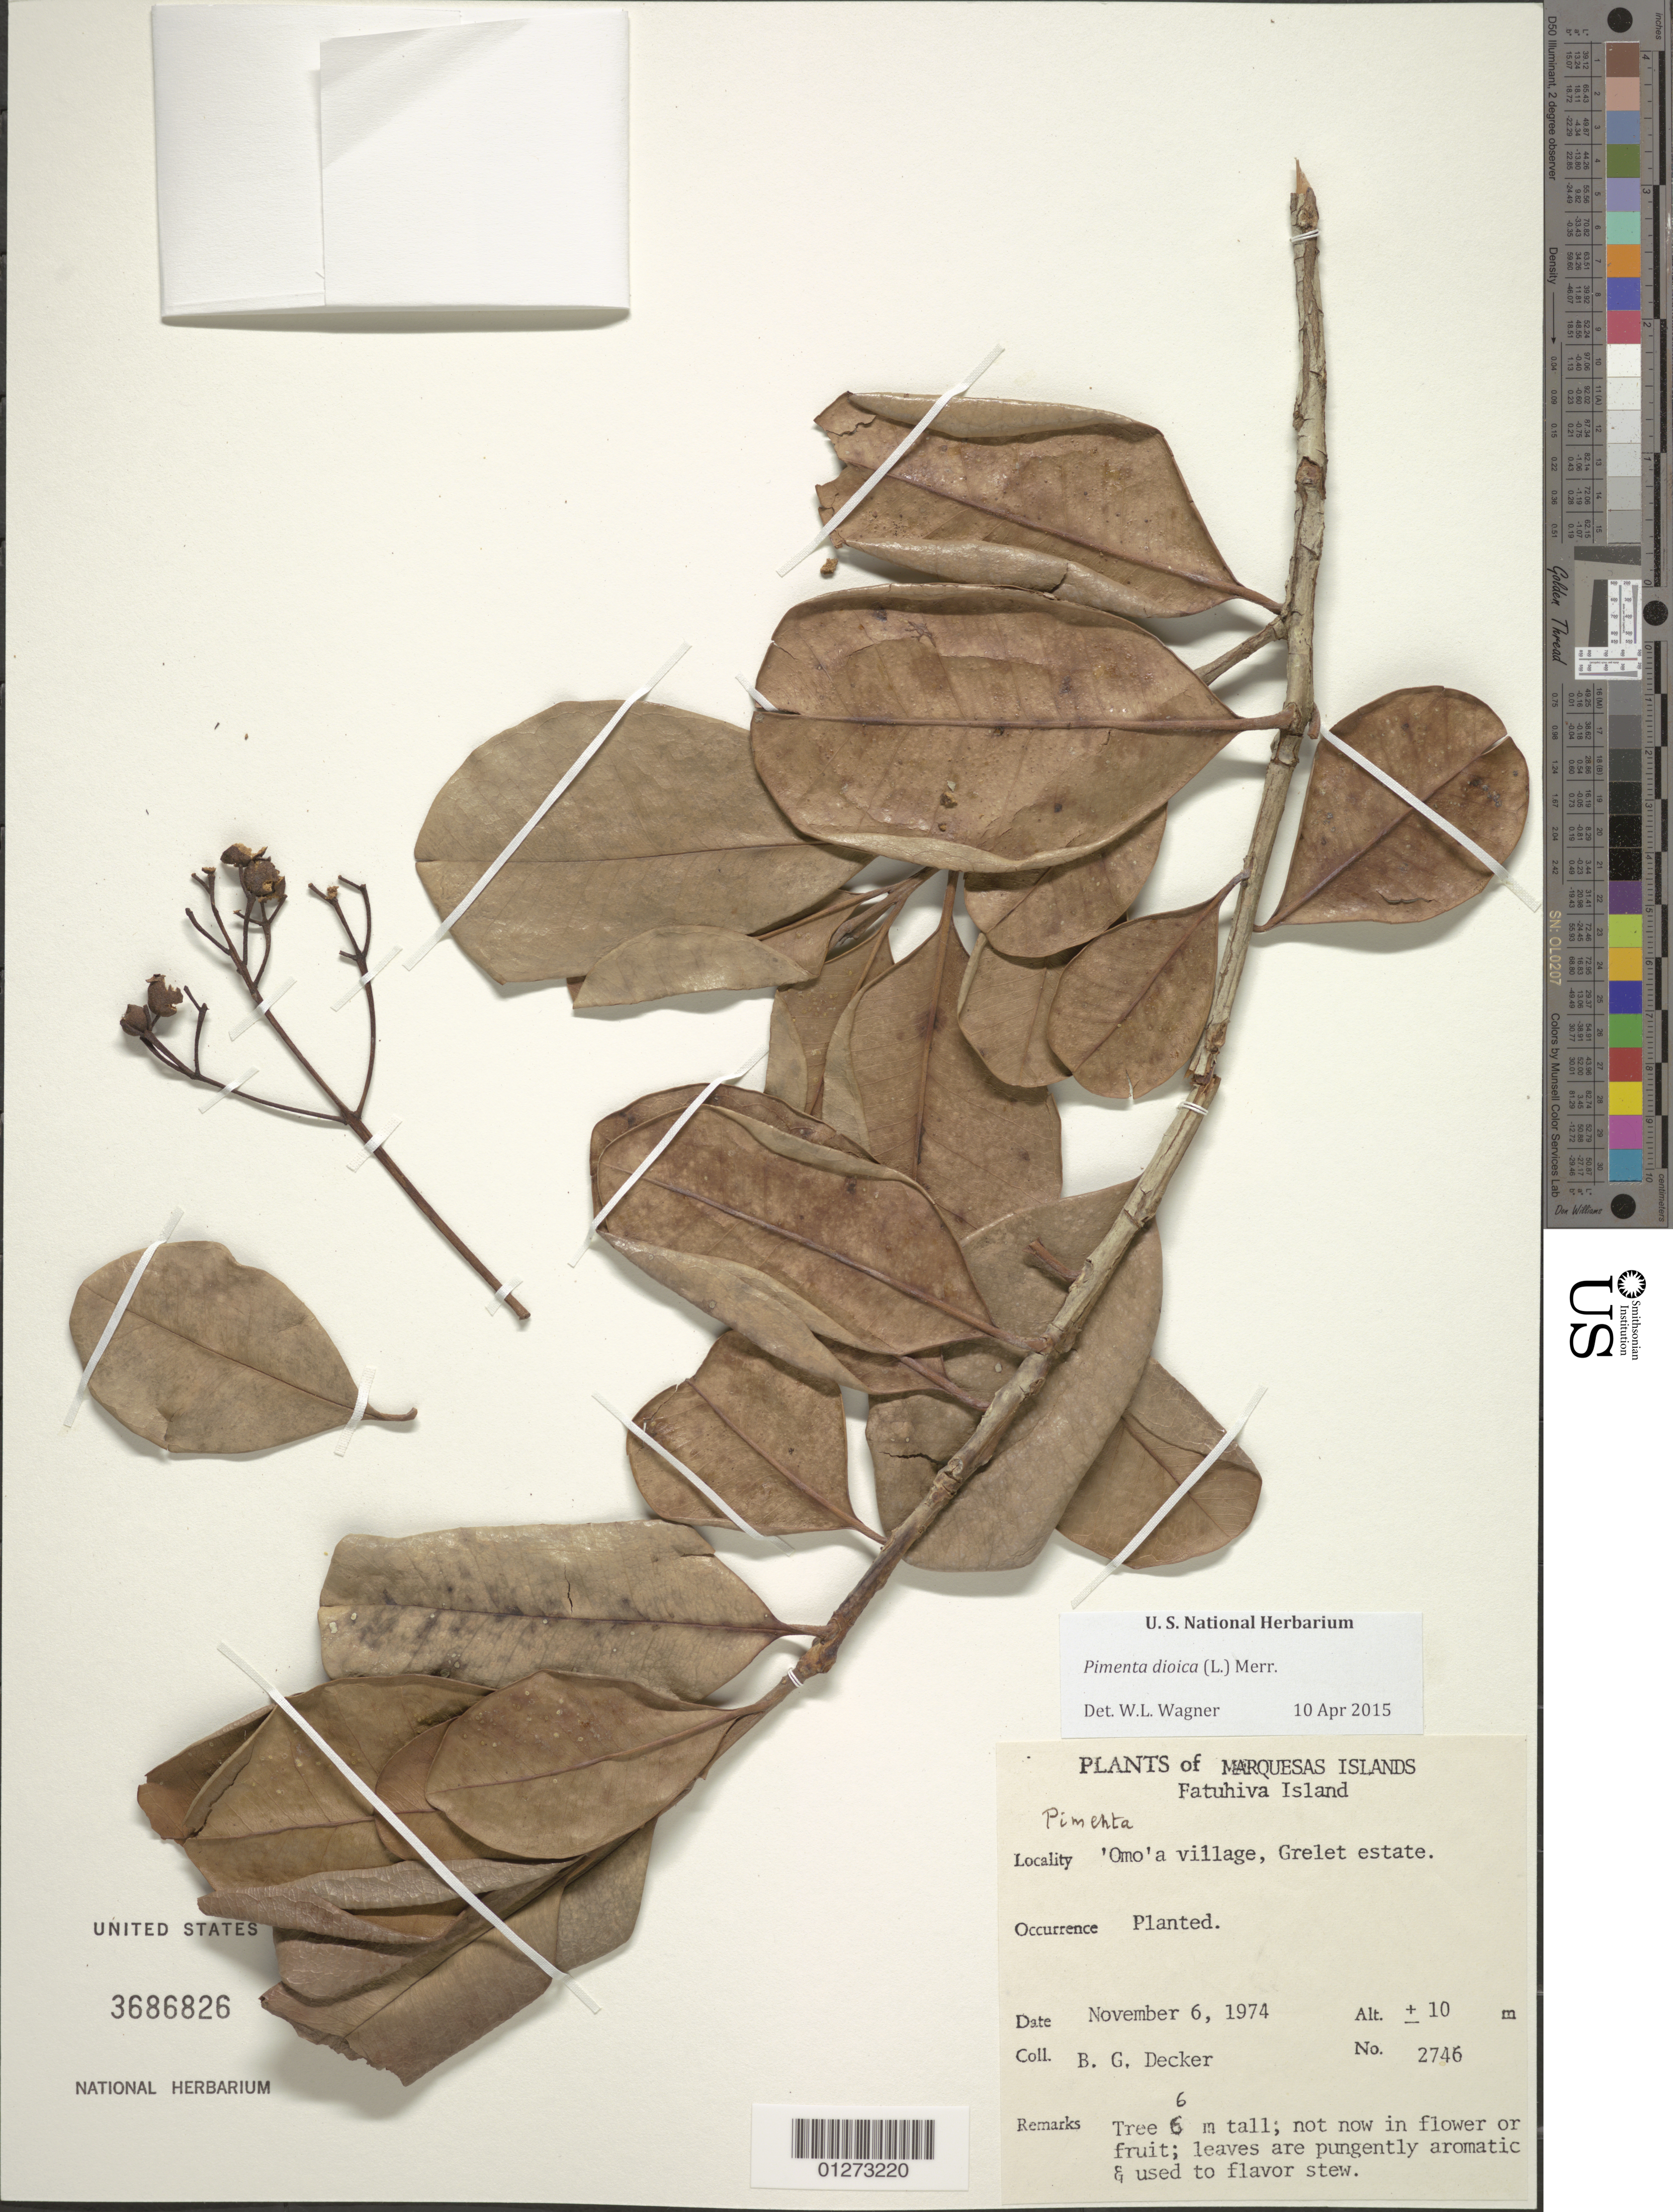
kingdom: Plantae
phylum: Tracheophyta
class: Magnoliopsida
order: Myrtales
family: Myrtaceae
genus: Pimenta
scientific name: Pimenta dioica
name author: (L.) Merr.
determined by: Wagner, W. L., (BOT), Smithsonian Institution - National Museum of Natural History (UNITED STATES)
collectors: B. G. Decker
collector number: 2746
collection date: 1974-11-06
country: French Polynesia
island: Fatu Hiva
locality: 'Omo'a village, Grelet estate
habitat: Planted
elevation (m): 10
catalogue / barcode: US 3686826